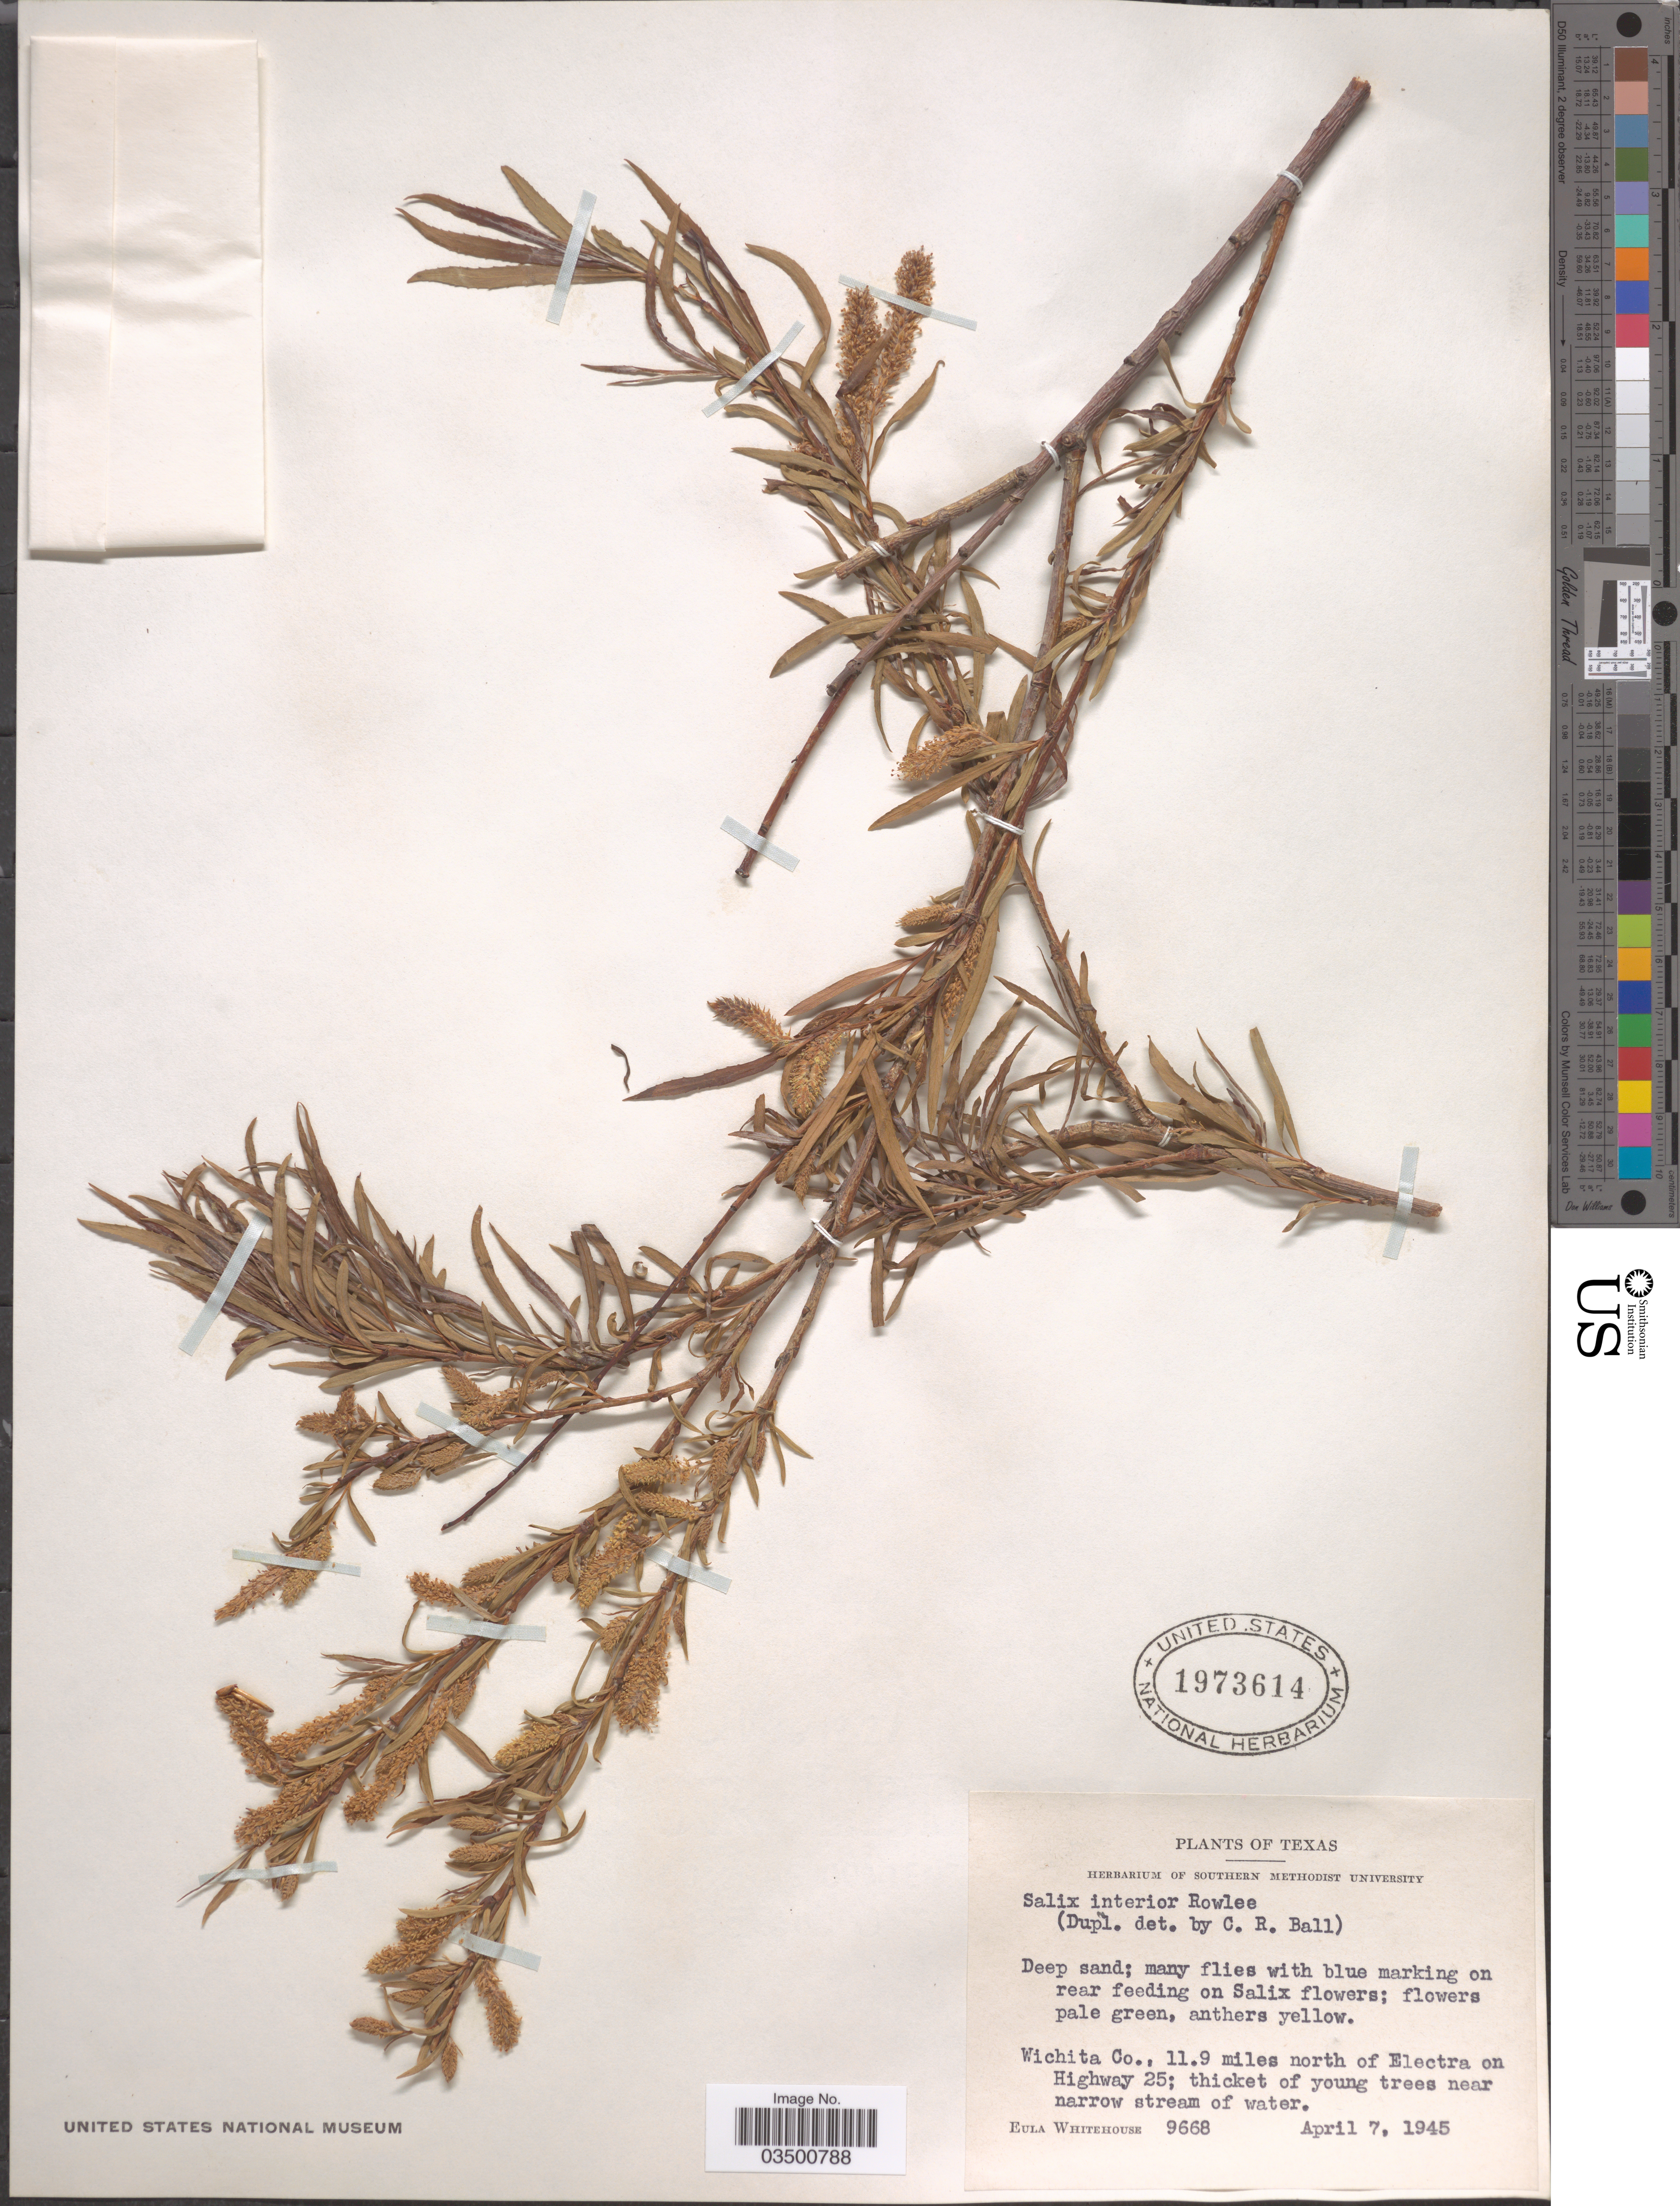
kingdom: Plantae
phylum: Tracheophyta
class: Magnoliopsida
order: Malpighiales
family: Salicaceae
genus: Salix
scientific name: Salix interior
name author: Rowlee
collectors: E. Whitehouse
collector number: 9668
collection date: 1945-04-07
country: United States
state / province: Texas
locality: Wichita Co., 11.9 miles north of Electra on Highway 25.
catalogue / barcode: US 1973614